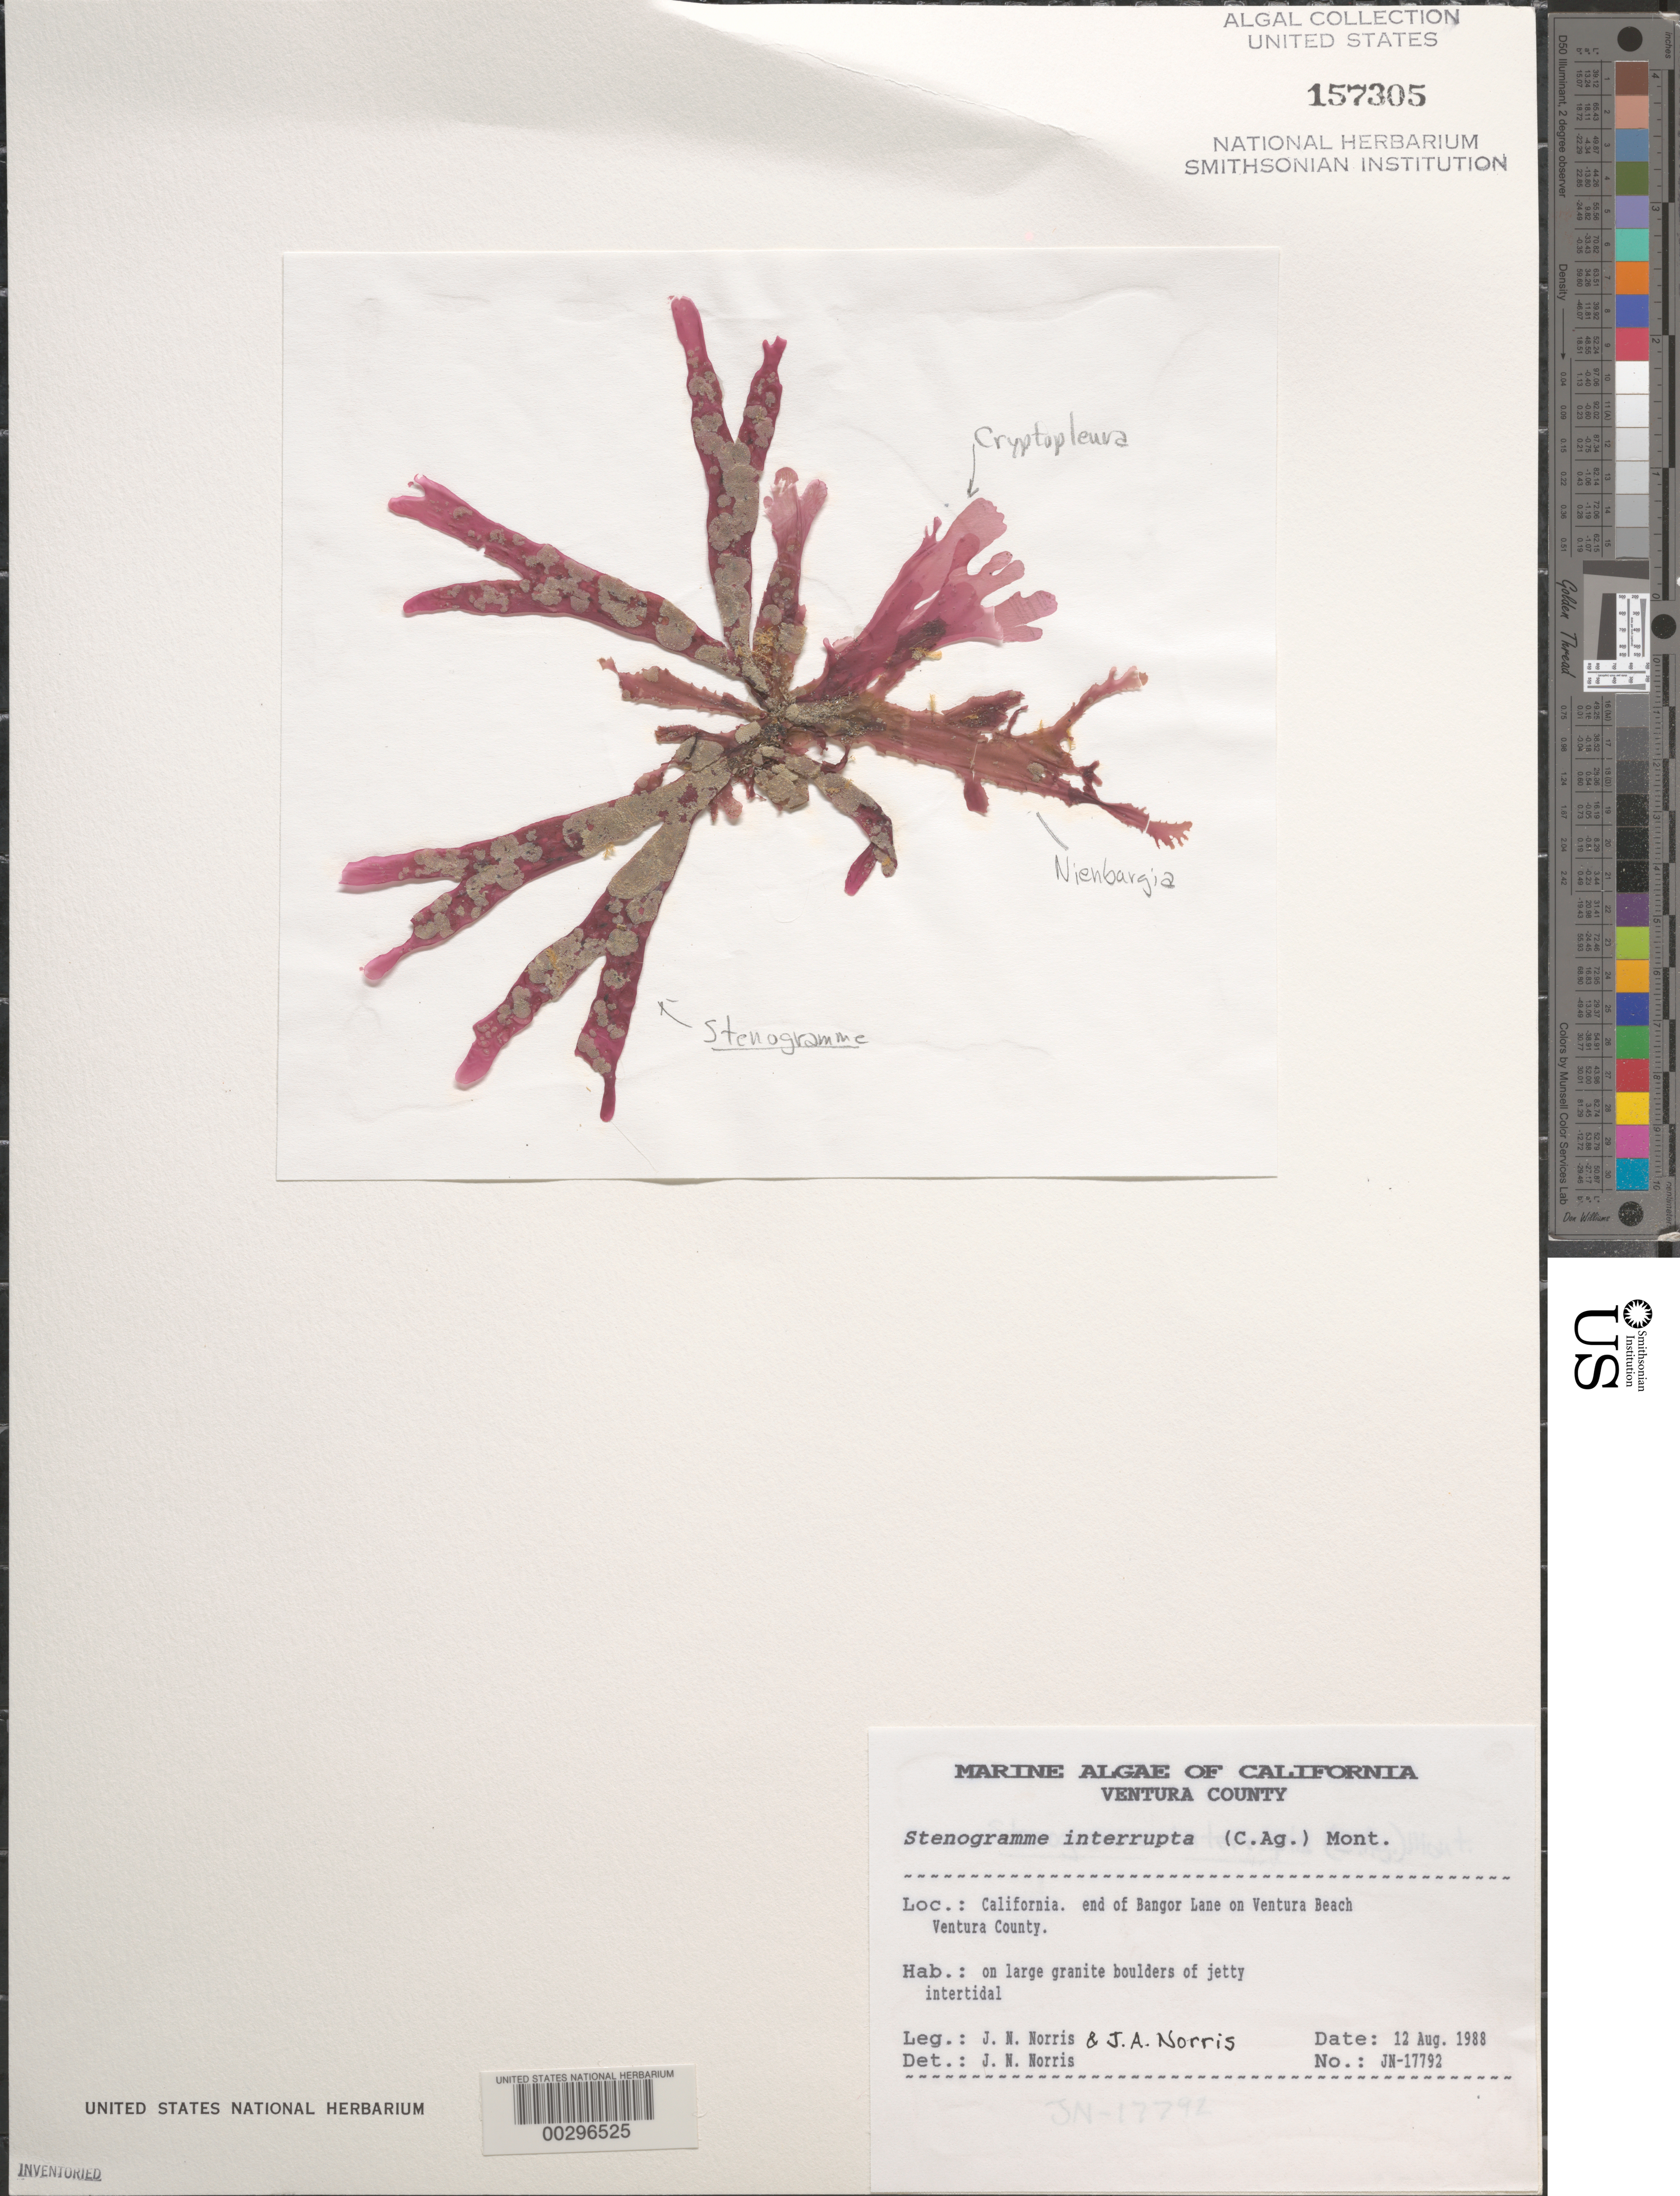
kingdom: Plantae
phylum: Rhodophyta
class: Florideophyceae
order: Gigartinales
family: Phyllophoraceae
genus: Stenogramma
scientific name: Stenogramma interruptum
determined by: Norris, James N.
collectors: J. N. Norris & J. A. Norris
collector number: JN-17792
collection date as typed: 12 Aug 1988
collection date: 1988-08-12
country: United States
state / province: California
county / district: Ventura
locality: Ventura Beach, end of Bangor Lane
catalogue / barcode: US 157305